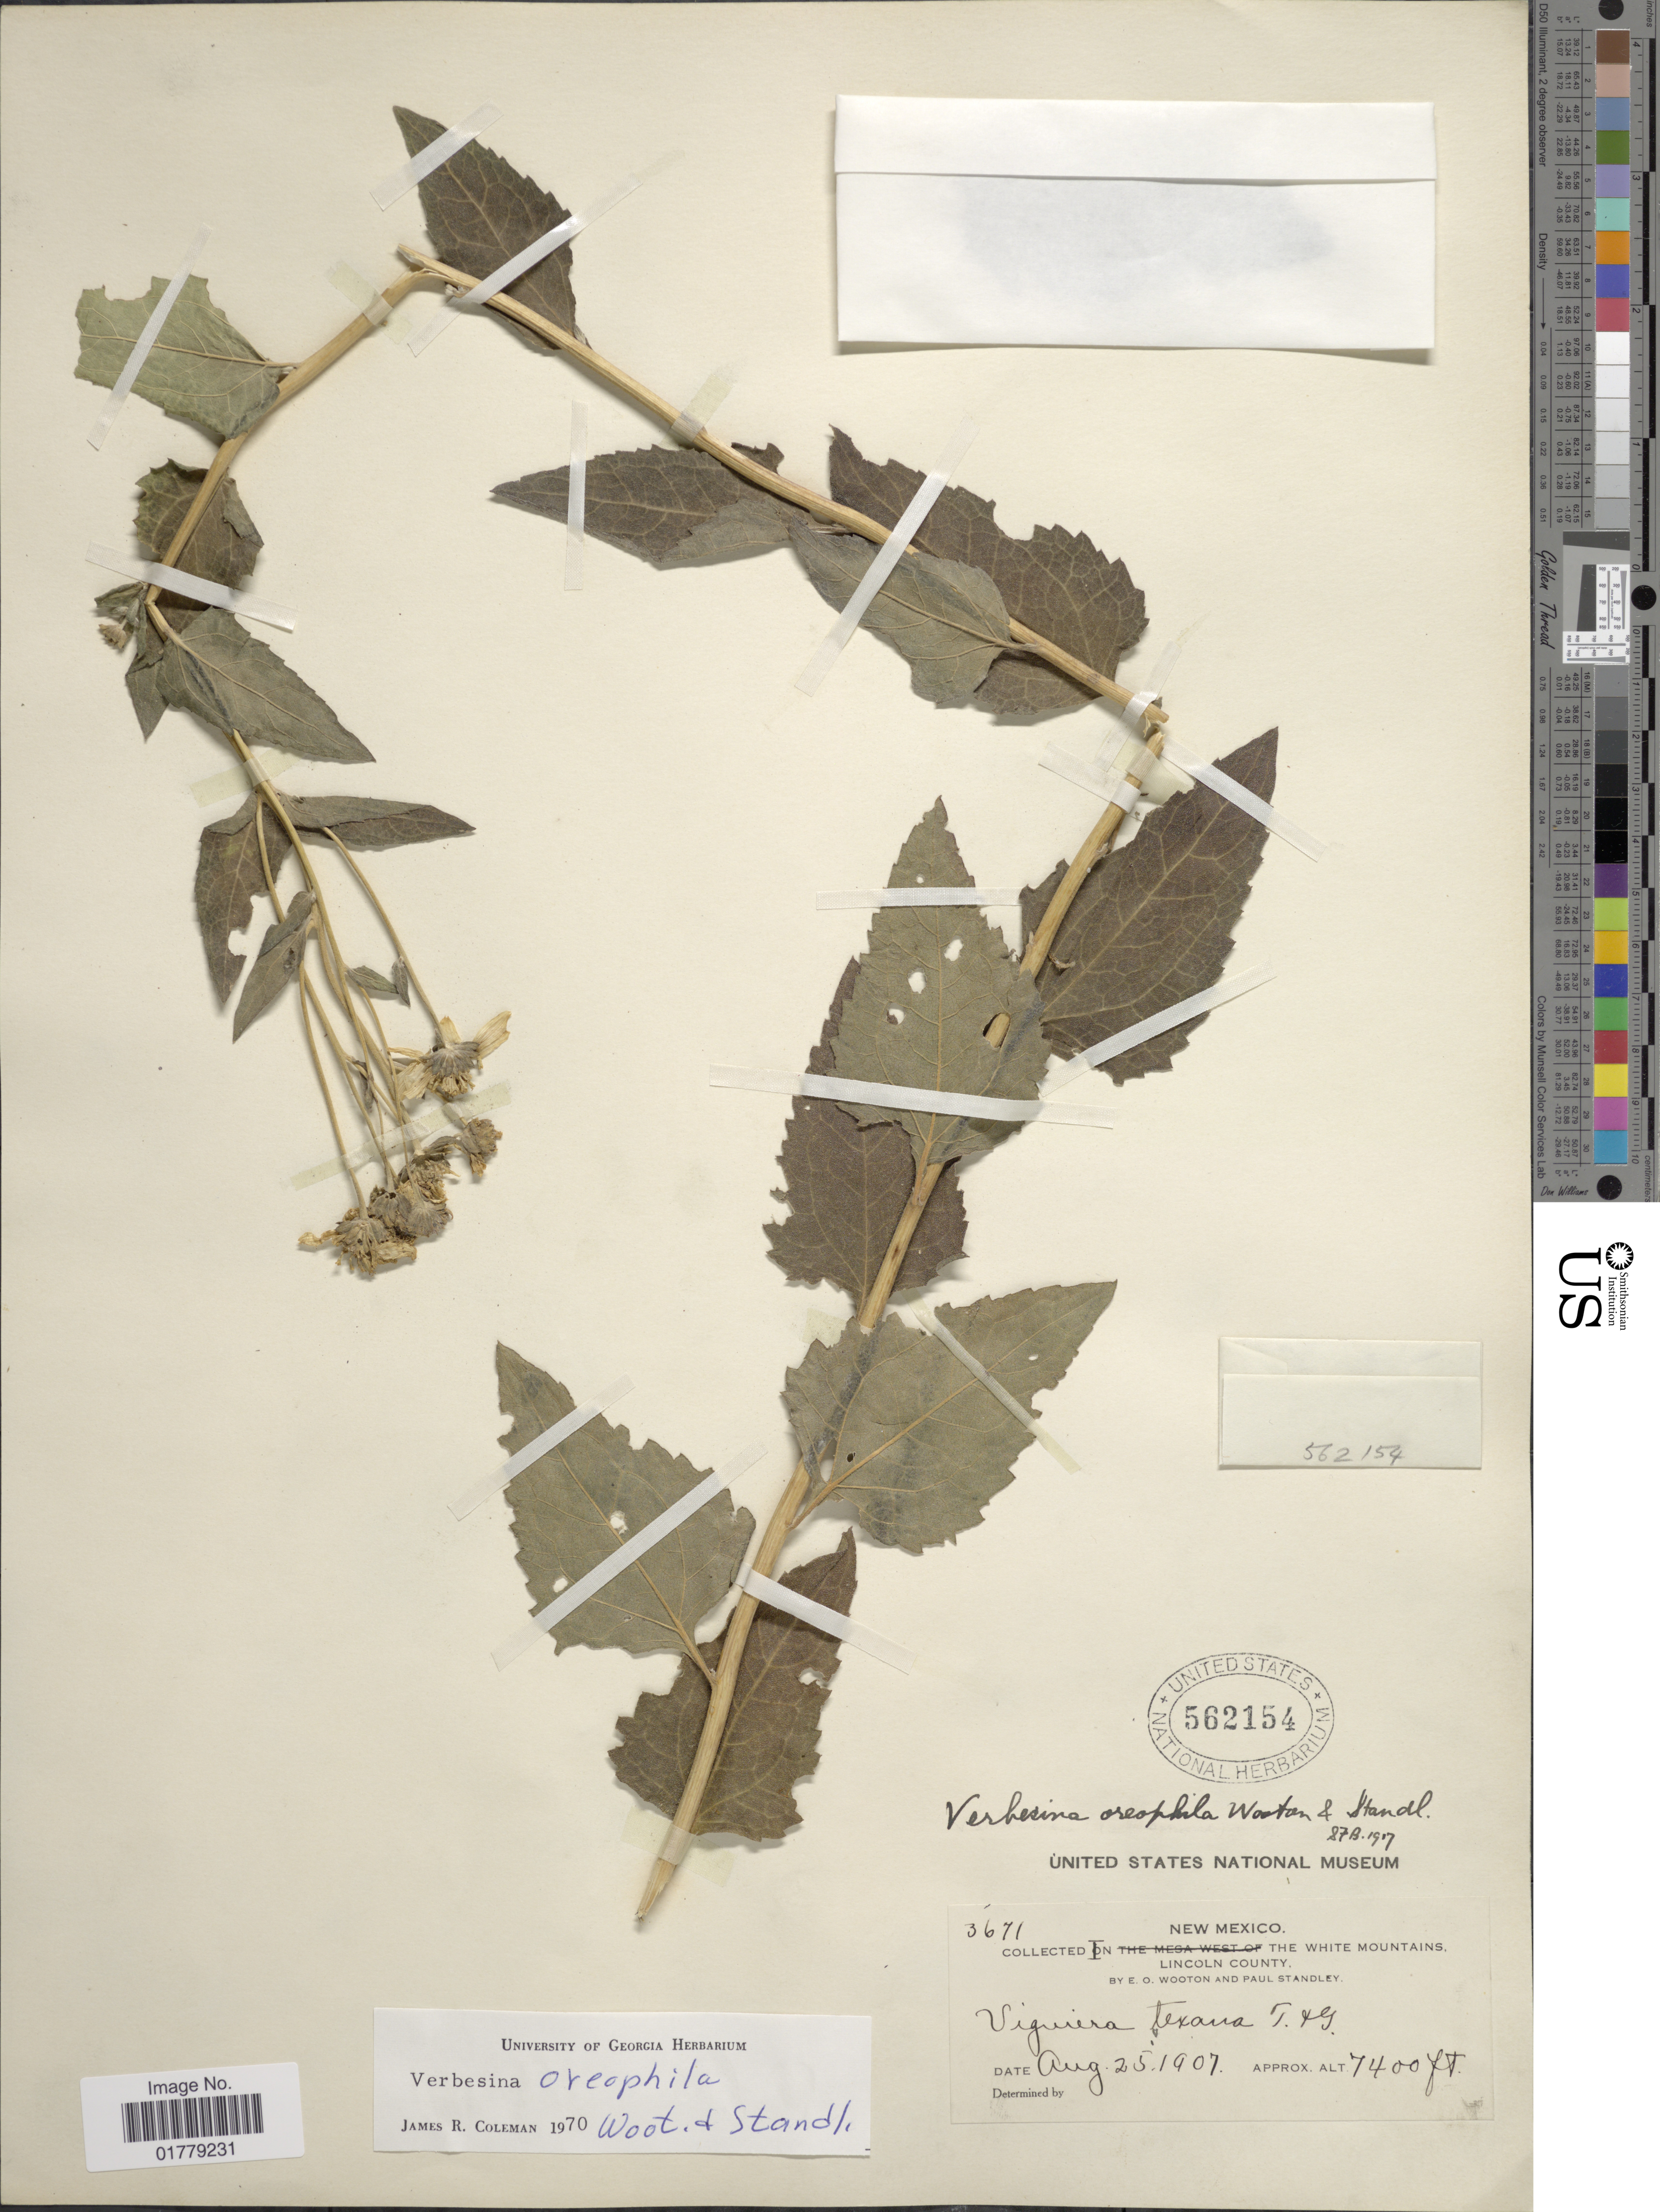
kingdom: Plantae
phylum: Tracheophyta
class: Magnoliopsida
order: Asterales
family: Asteraceae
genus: Verbesina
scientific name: Verbesina oreophila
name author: Wooton & Standl.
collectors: E. O. Wooton & P. C. Standley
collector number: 3671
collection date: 1907-08-25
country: United States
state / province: New Mexico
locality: In the White Mountains, Lincoln County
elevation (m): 2256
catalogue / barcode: US 562154